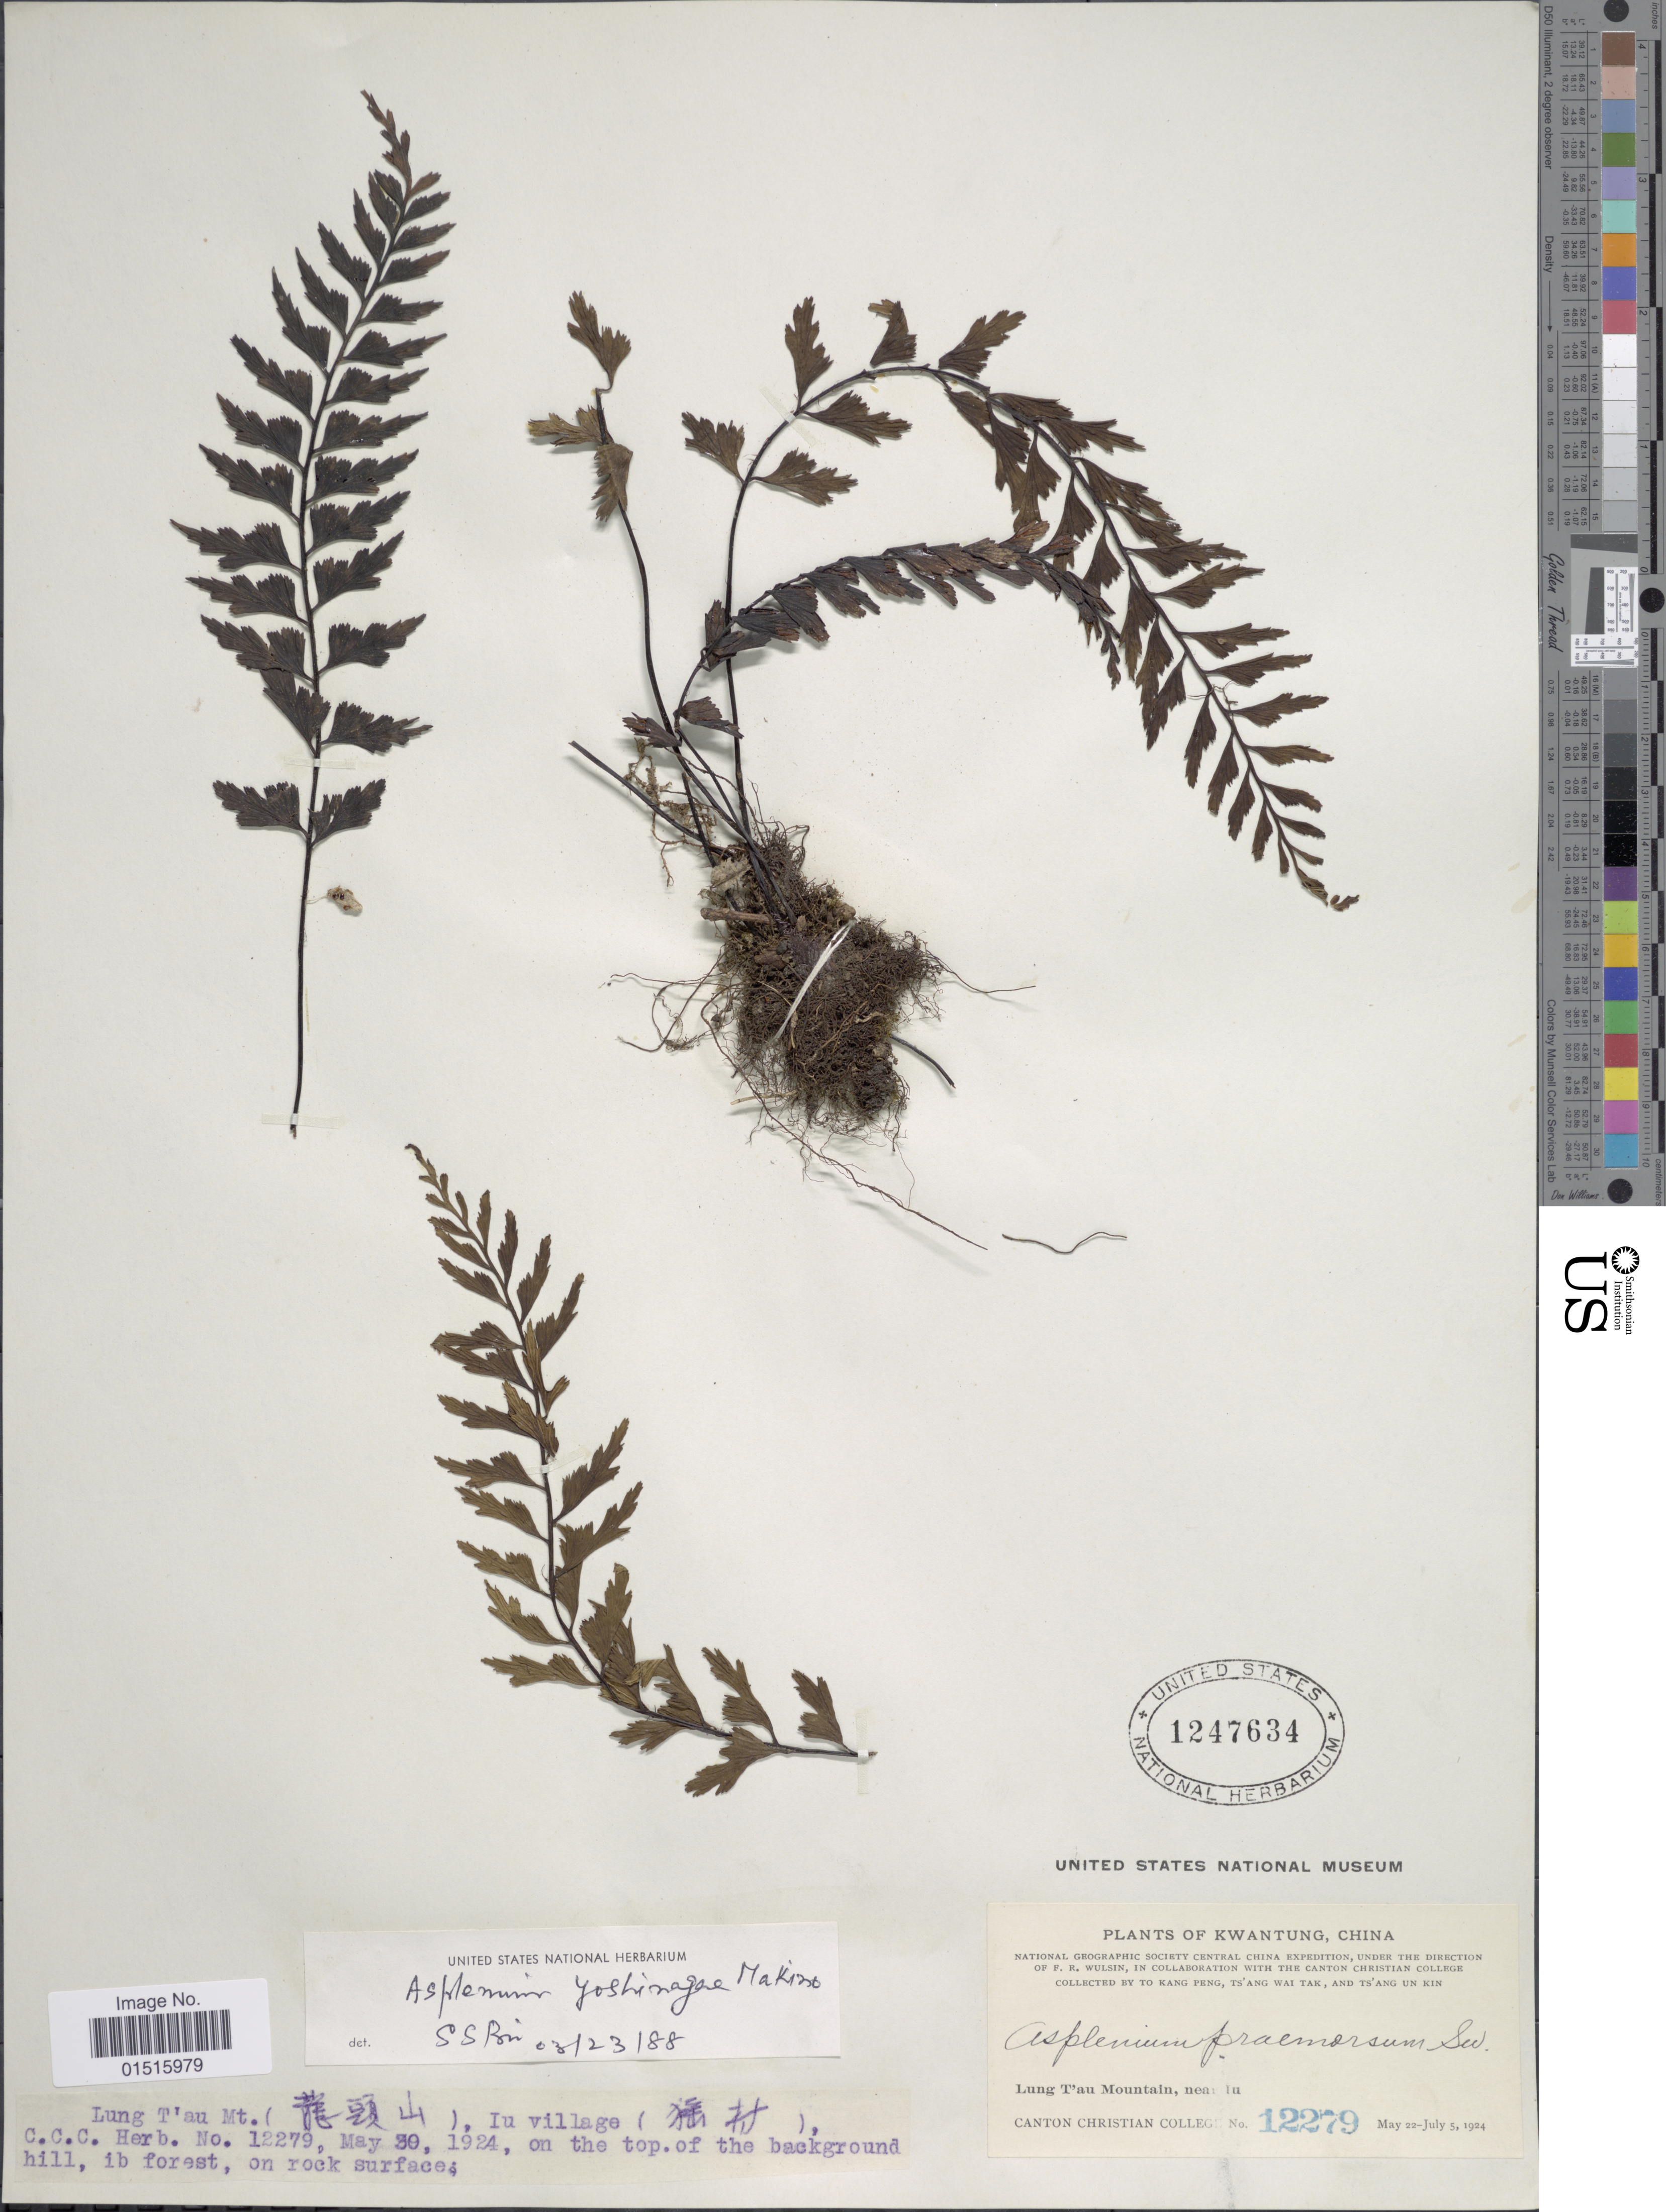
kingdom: Plantae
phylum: Tracheophyta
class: Polypodiopsida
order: Polypodiales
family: Aspleniaceae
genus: Asplenium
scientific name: Asplenium yoshinagae var. planicaule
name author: (Wall. ex Mett.) C.V. Morton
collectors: K. Peng, W. T. Tsang & U. K. Tsang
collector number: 12279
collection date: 1924-05-22/1924-07-05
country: China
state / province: Guangdong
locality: Kwangtung, Lung T'au Mountain, near Fu [interpreted]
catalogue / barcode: US 1247634